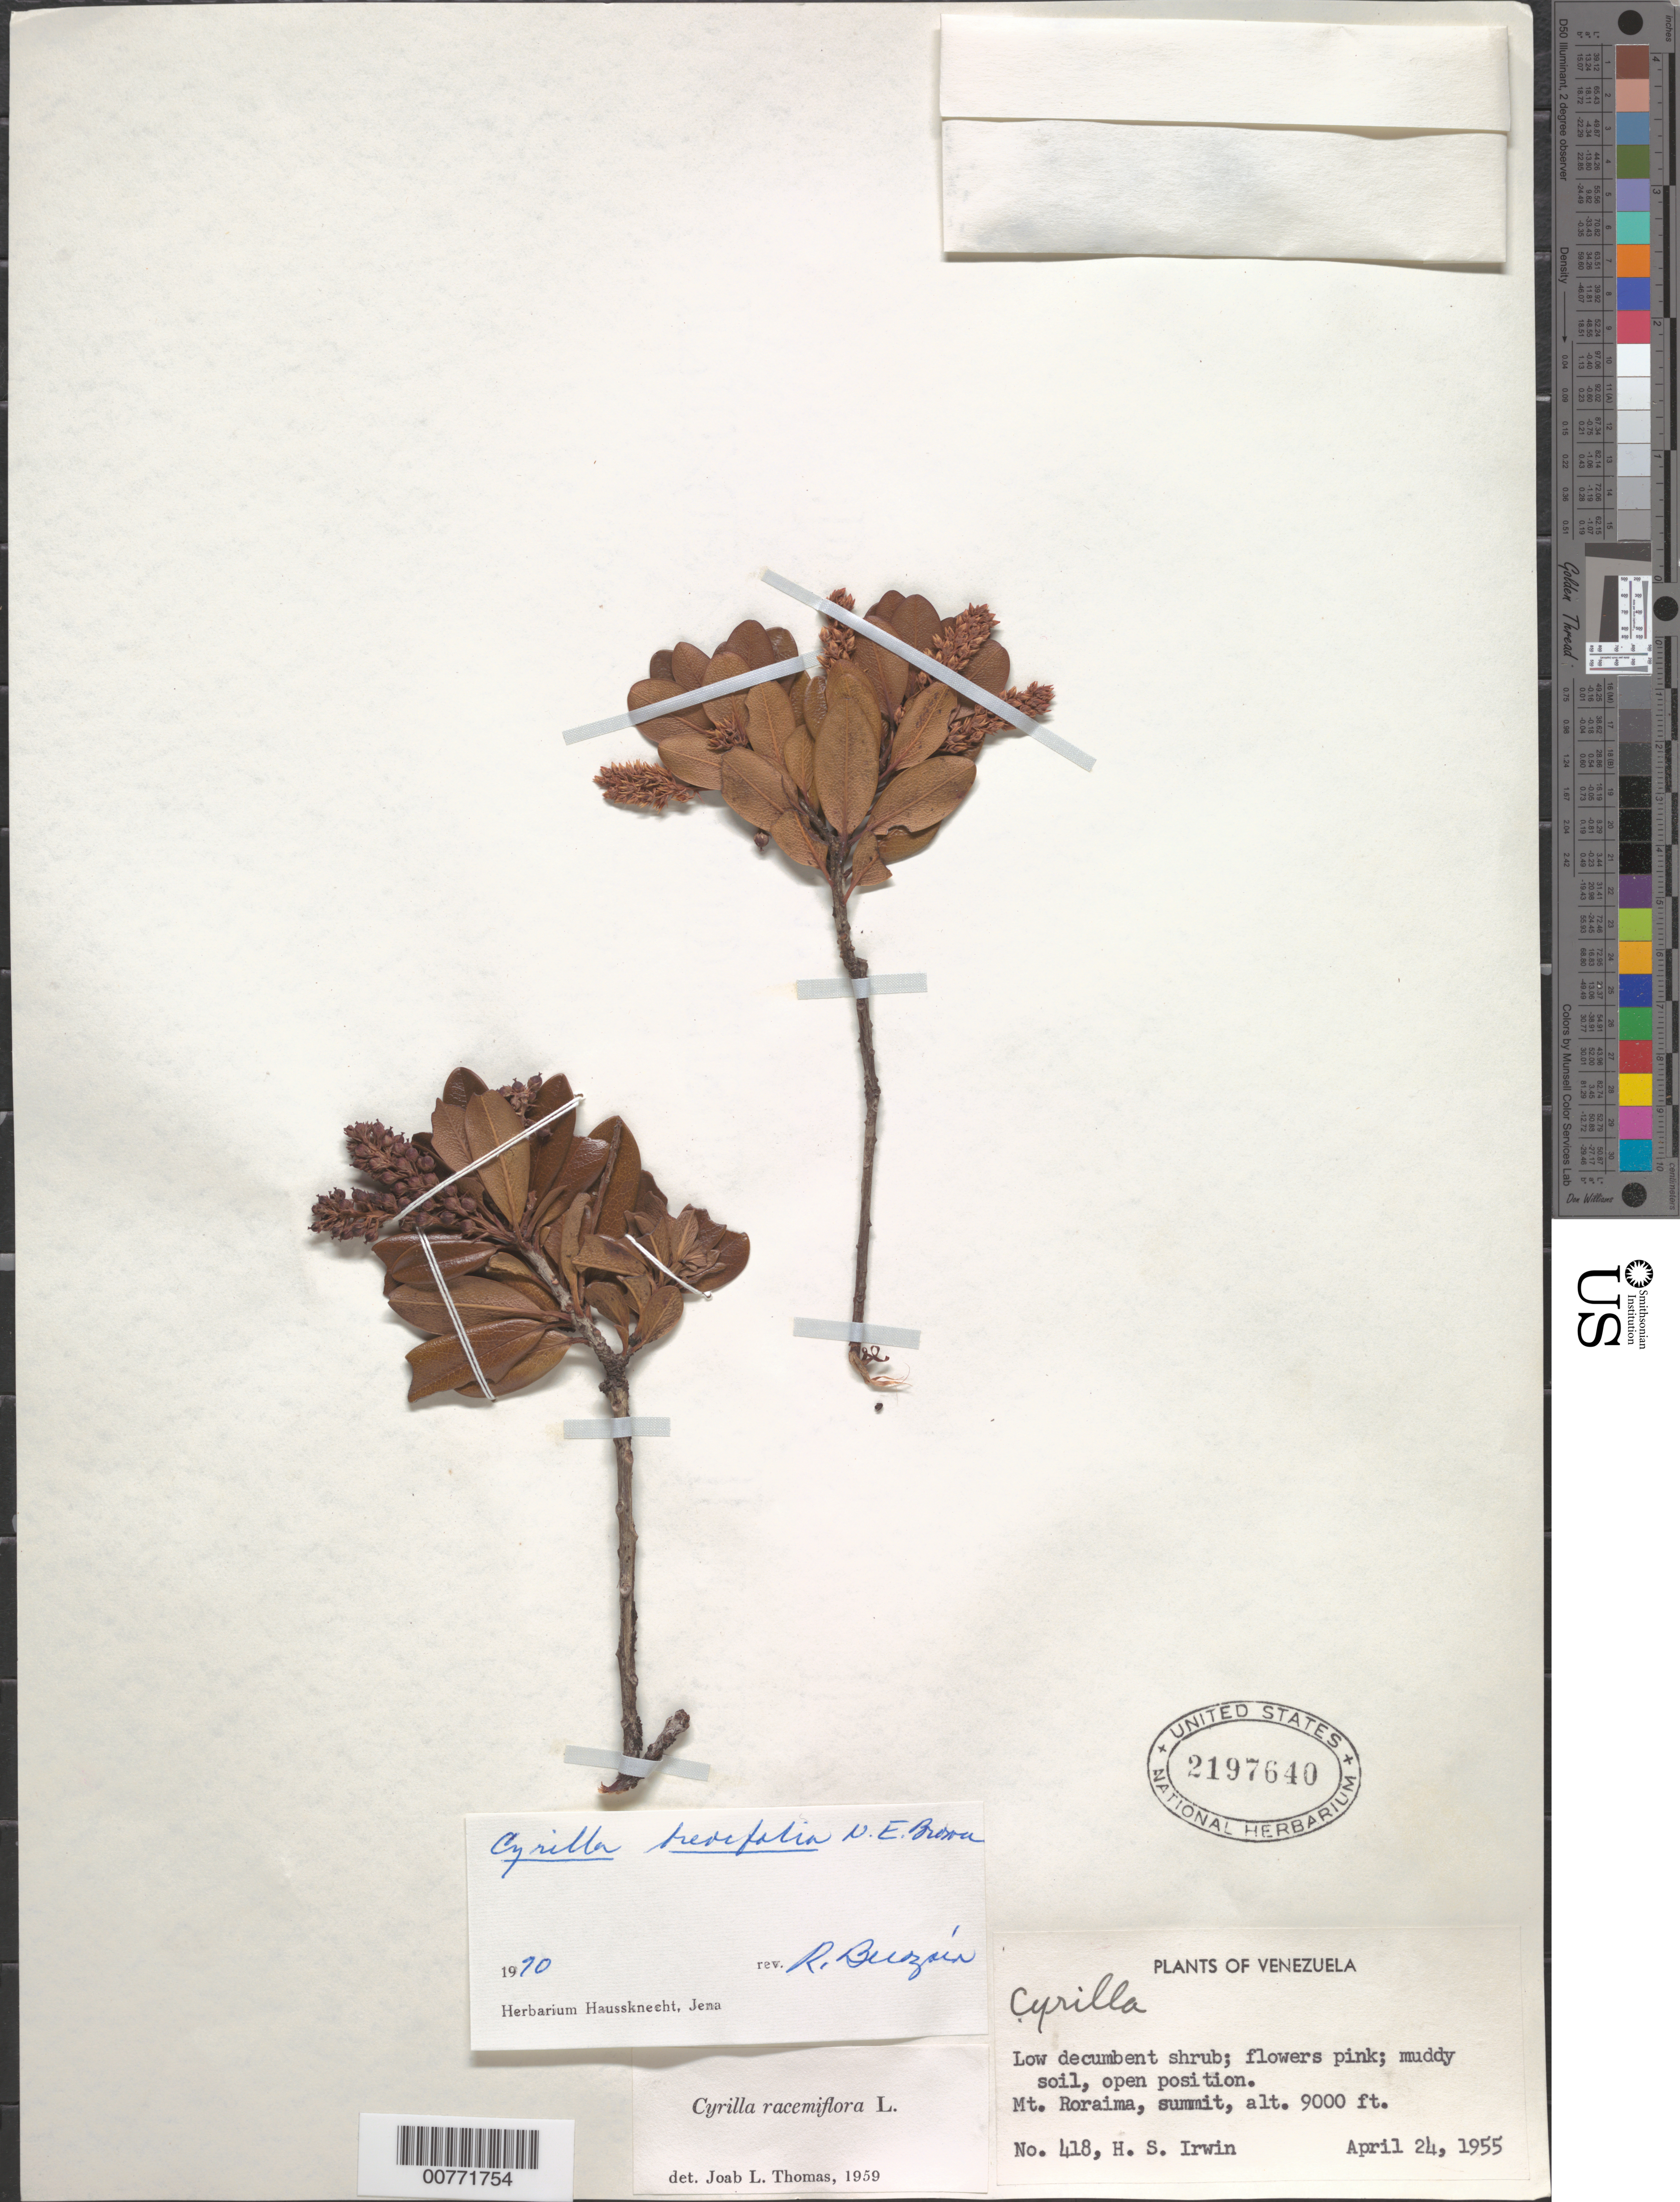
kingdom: Plantae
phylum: Tracheophyta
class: Magnoliopsida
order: Ericales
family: Cyrillaceae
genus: Cyrilla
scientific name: Cyrilla brevifolia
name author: N.E. Br.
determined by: Berozain, R.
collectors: H. Irwin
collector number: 418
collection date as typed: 24-Apr-55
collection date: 1955-04-24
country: Venezuela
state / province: Bolívar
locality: Mt. Roraima, summit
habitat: Muddy soil, open position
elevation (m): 2743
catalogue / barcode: US 2197640